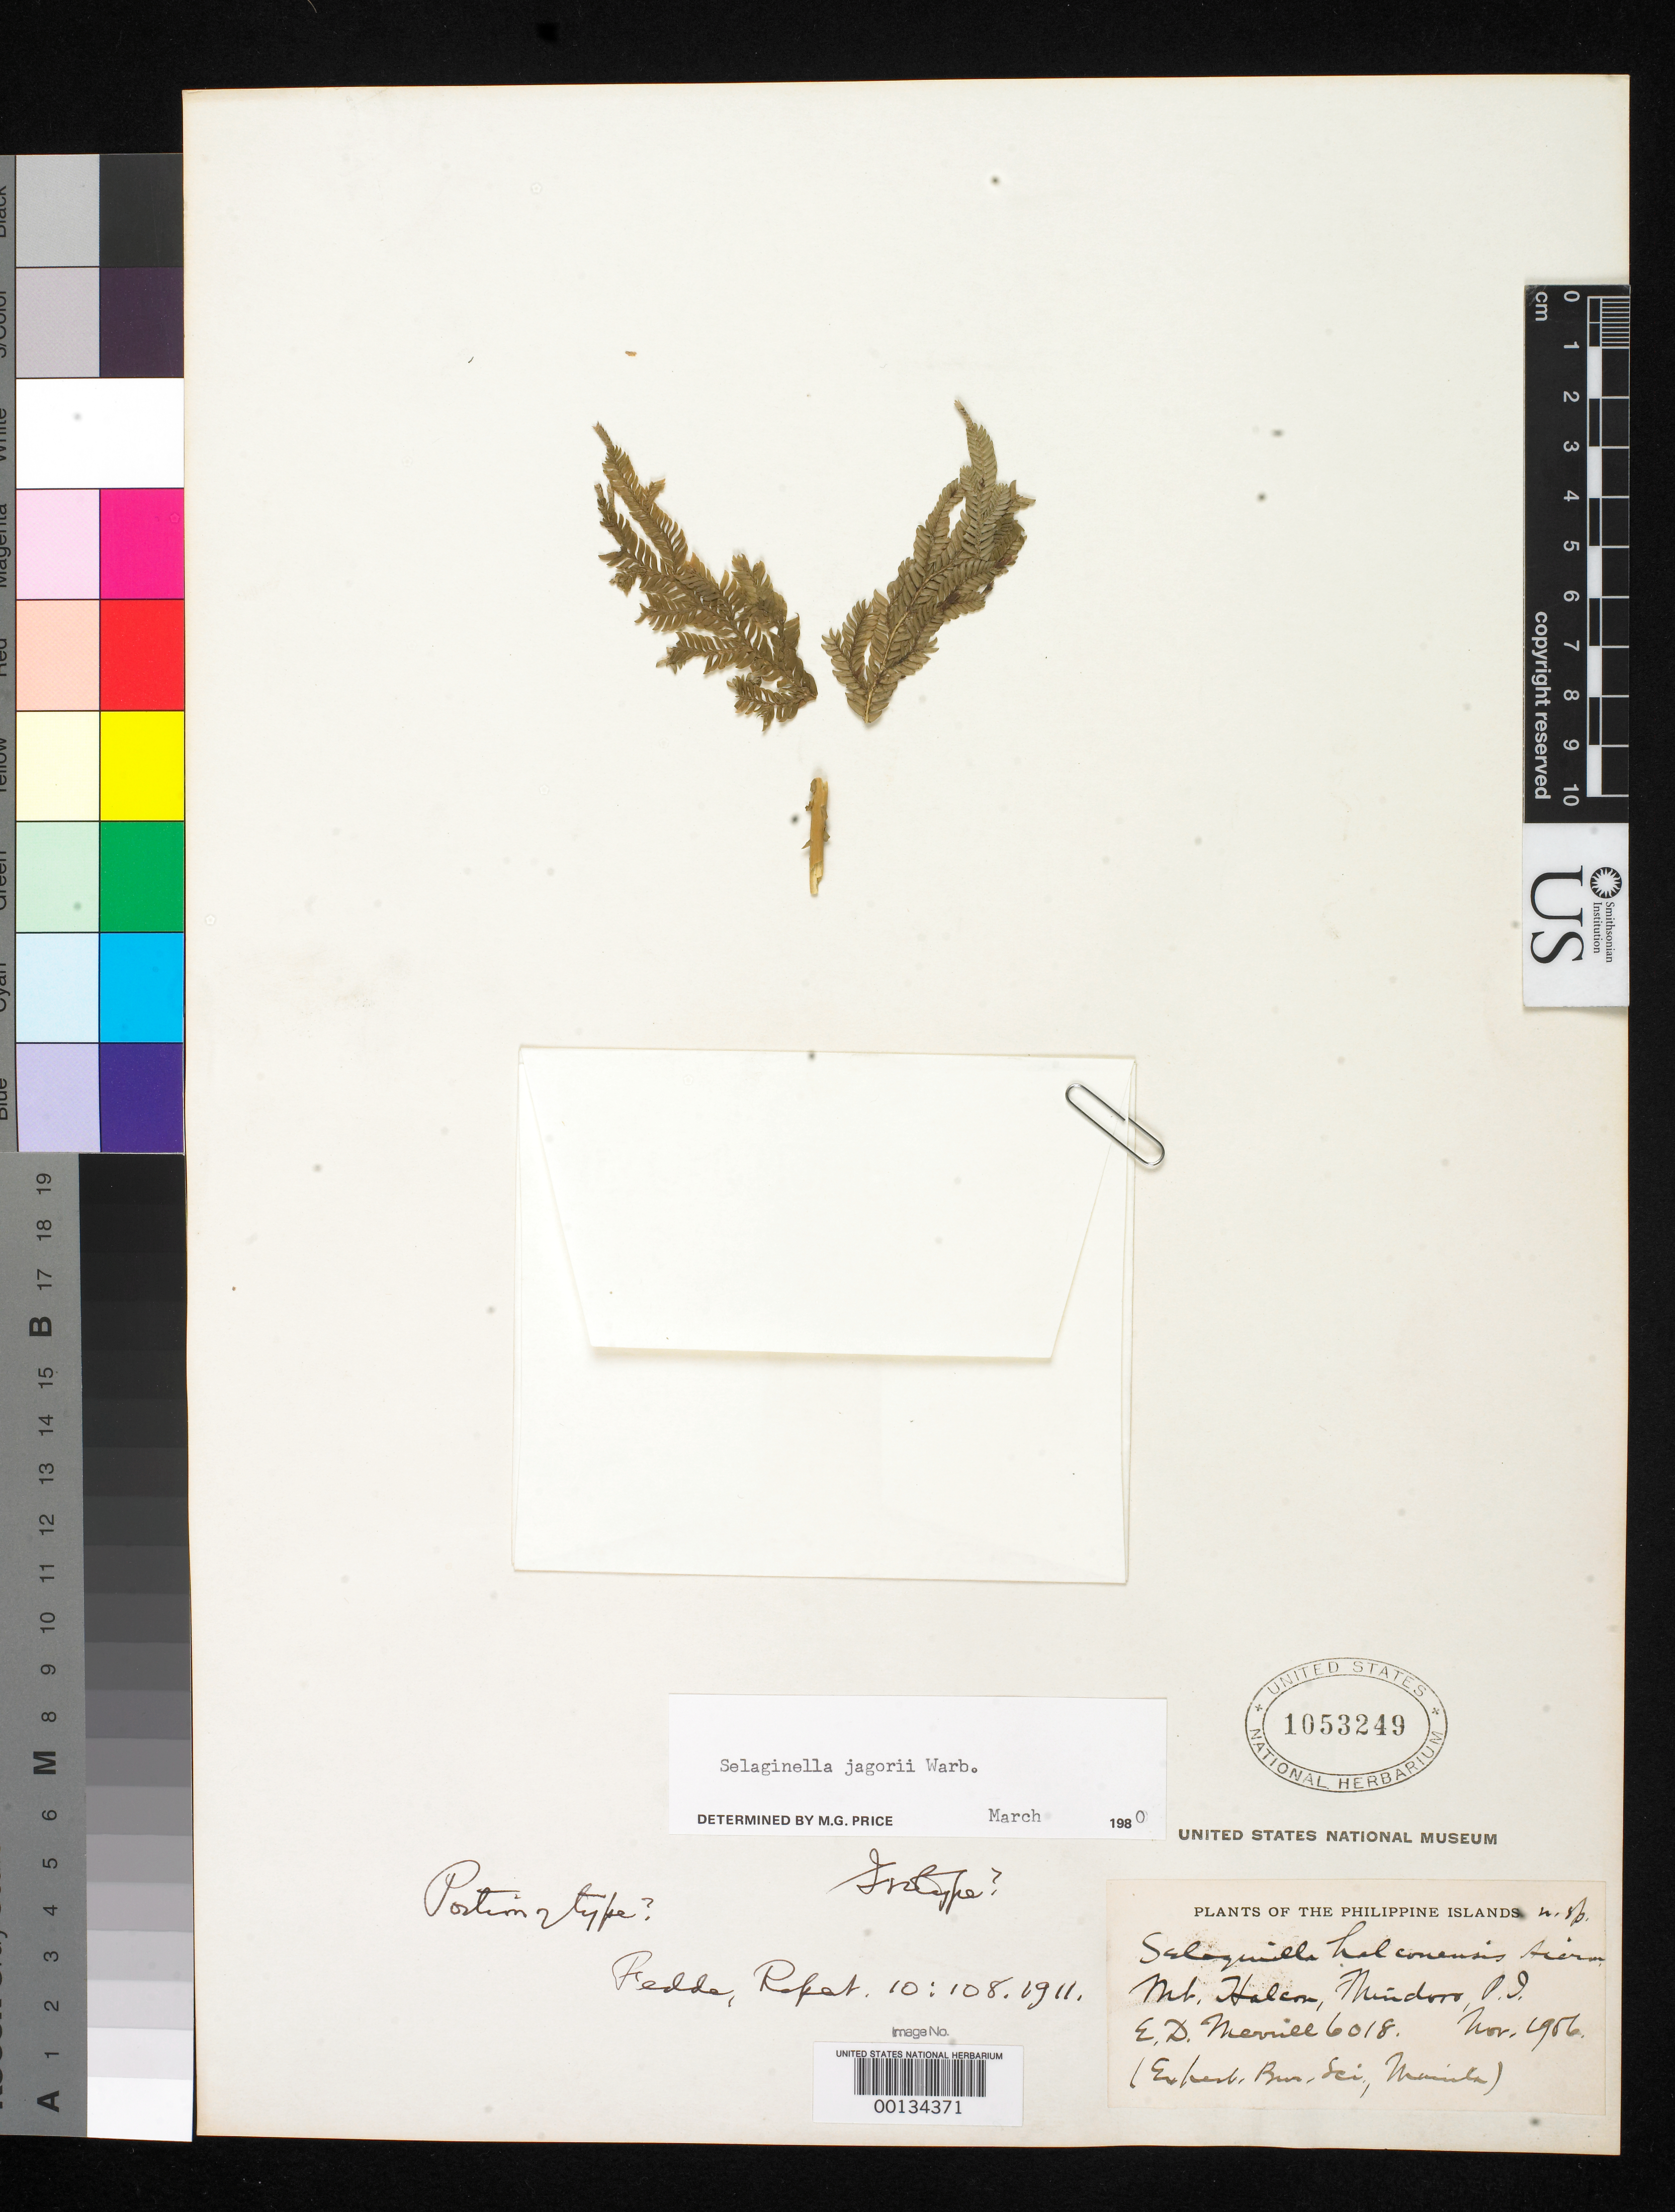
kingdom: Plantae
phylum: Tracheophyta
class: Lycopodiopsida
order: Selaginellales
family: Selaginellaceae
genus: Selaginella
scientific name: Selaginella halconensis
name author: Hieron.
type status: Isotype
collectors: E. D. Merrill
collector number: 6018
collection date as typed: Nov 1906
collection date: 1906-11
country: Philippines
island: Mindoro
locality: Halcon.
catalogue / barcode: US 1053249